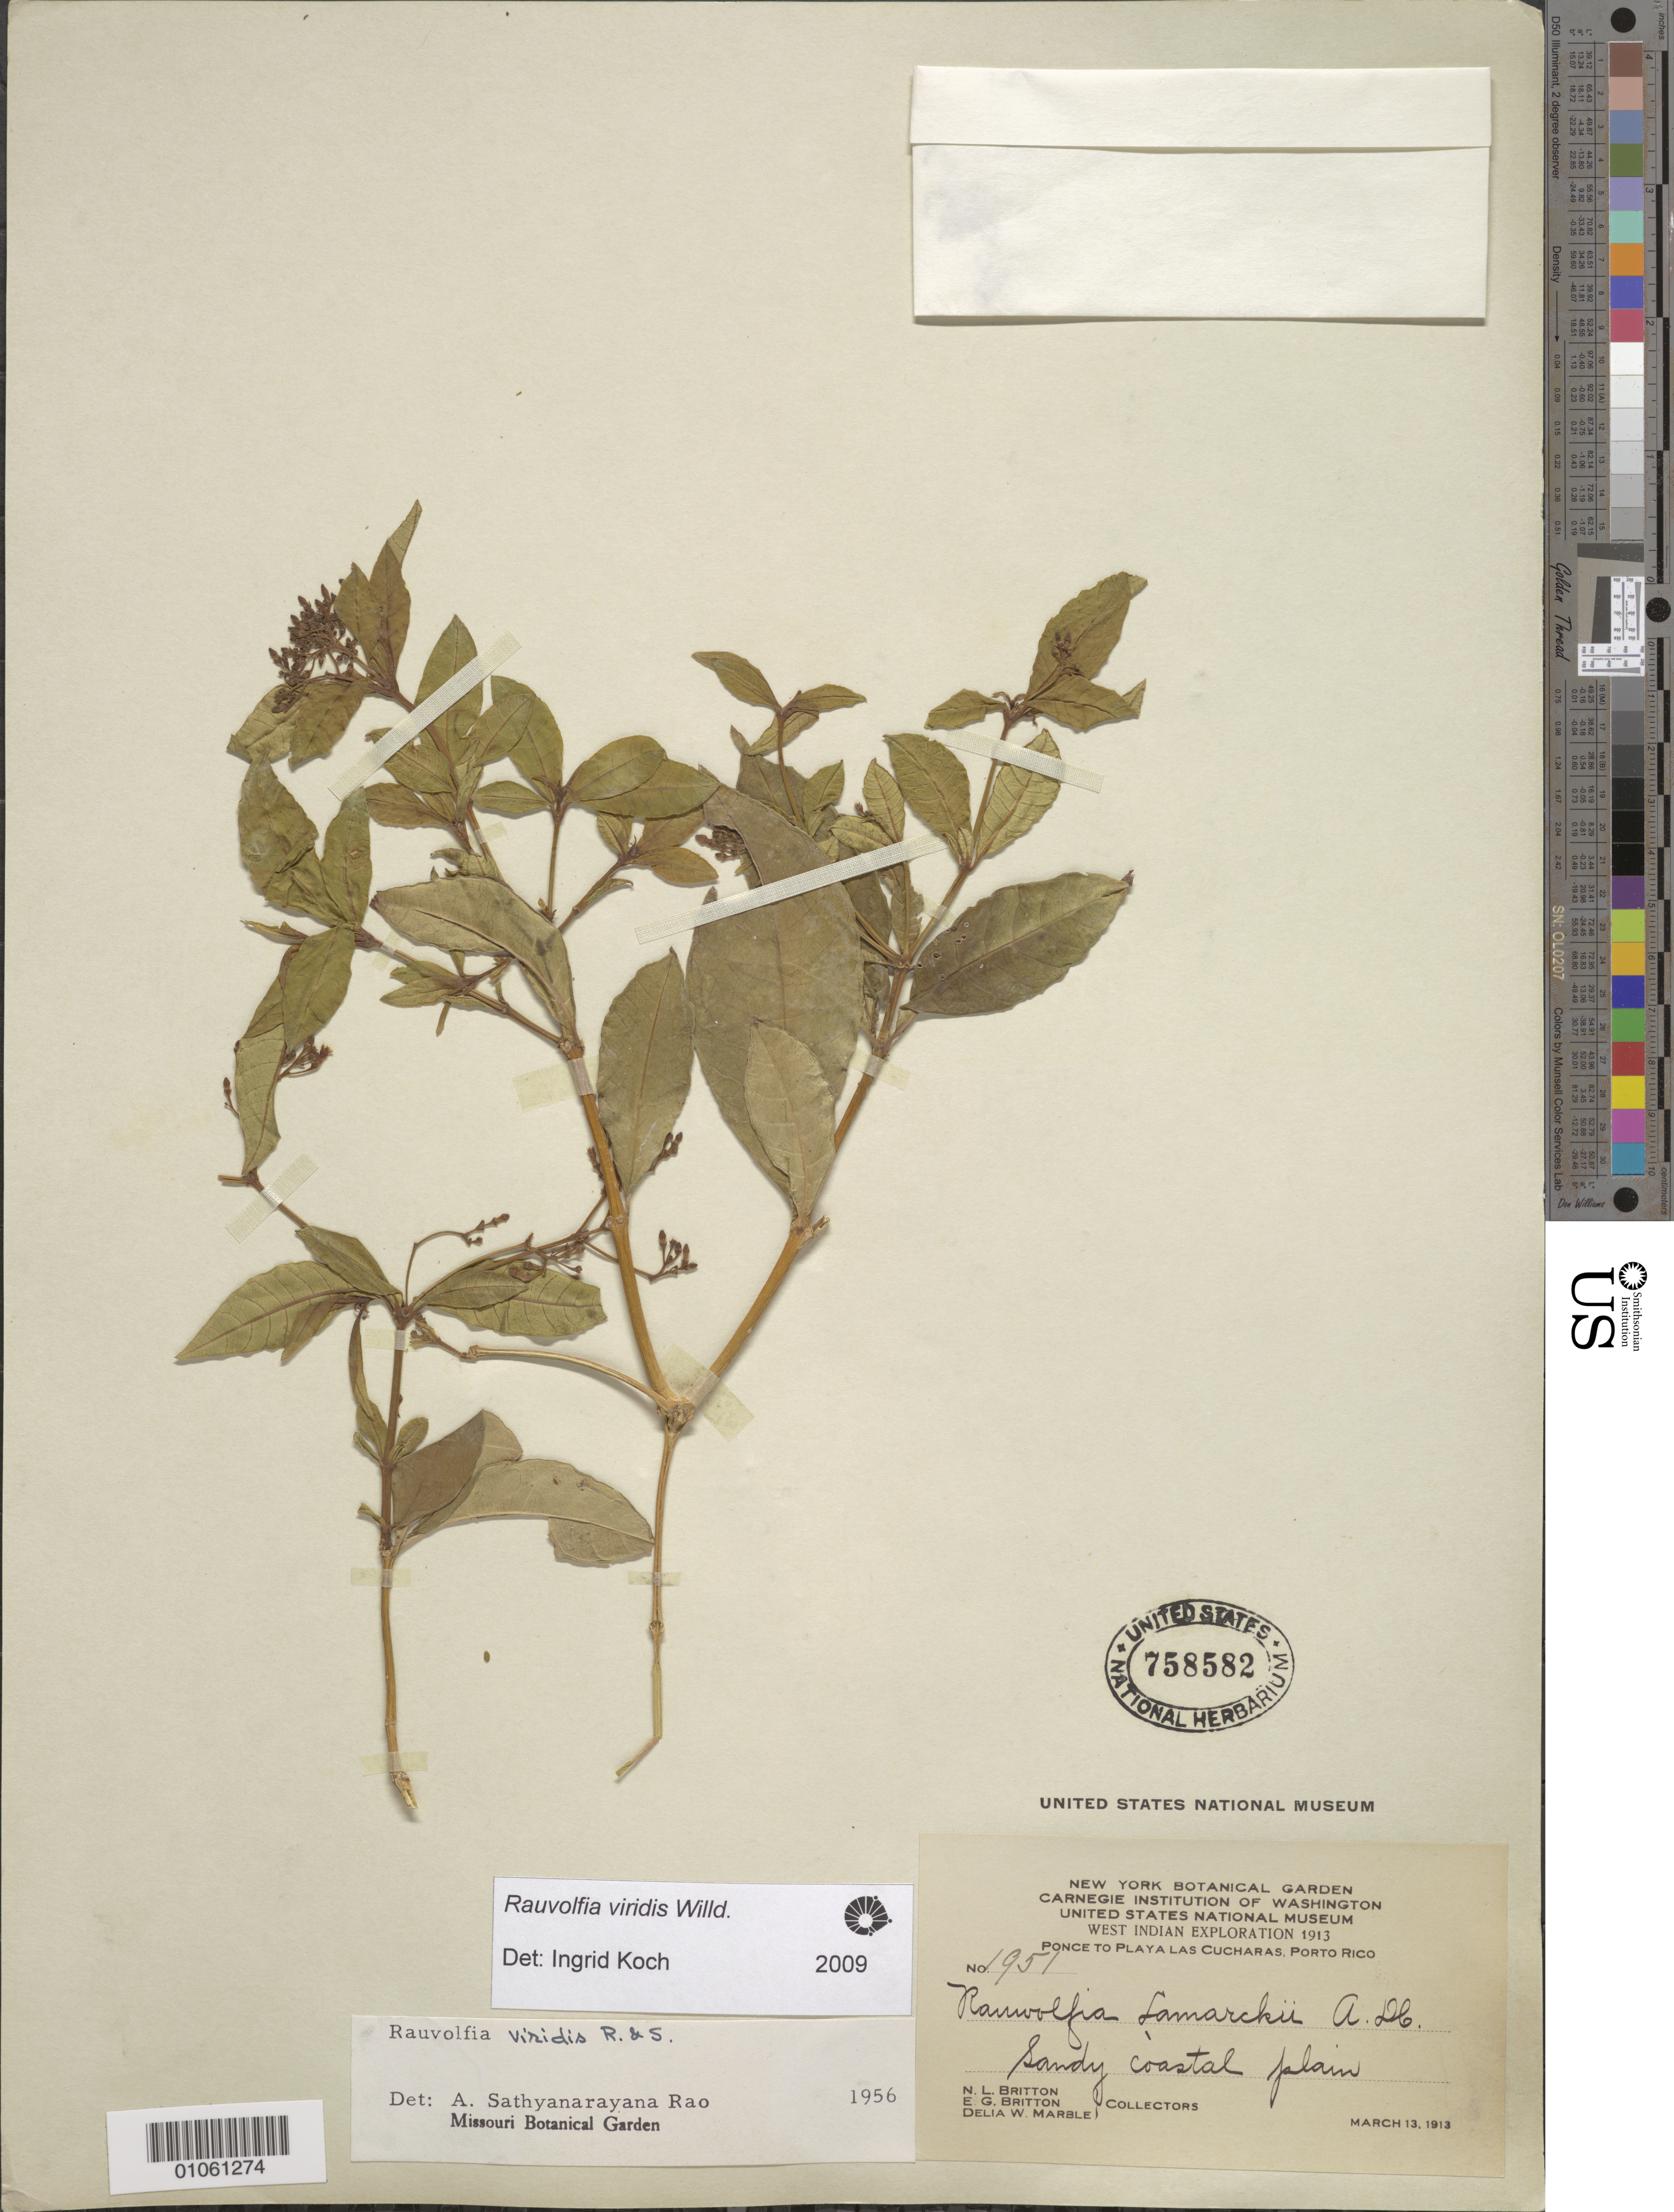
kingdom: Plantae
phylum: Tracheophyta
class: Magnoliopsida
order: Gentianales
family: Apocynaceae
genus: Rauvolfia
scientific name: Rauvolfia viridis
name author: Willd. ex Roem. & Schult.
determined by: Koch, I.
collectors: N. Britton, E. G. Britton & D. W. Marble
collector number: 1951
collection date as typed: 13 Mar 1913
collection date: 1913-03-13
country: Puerto Rico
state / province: Ponce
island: Puerto Rico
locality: Ponce to Playa Las Cucharas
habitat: Sandy coastal plain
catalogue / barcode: US 758582